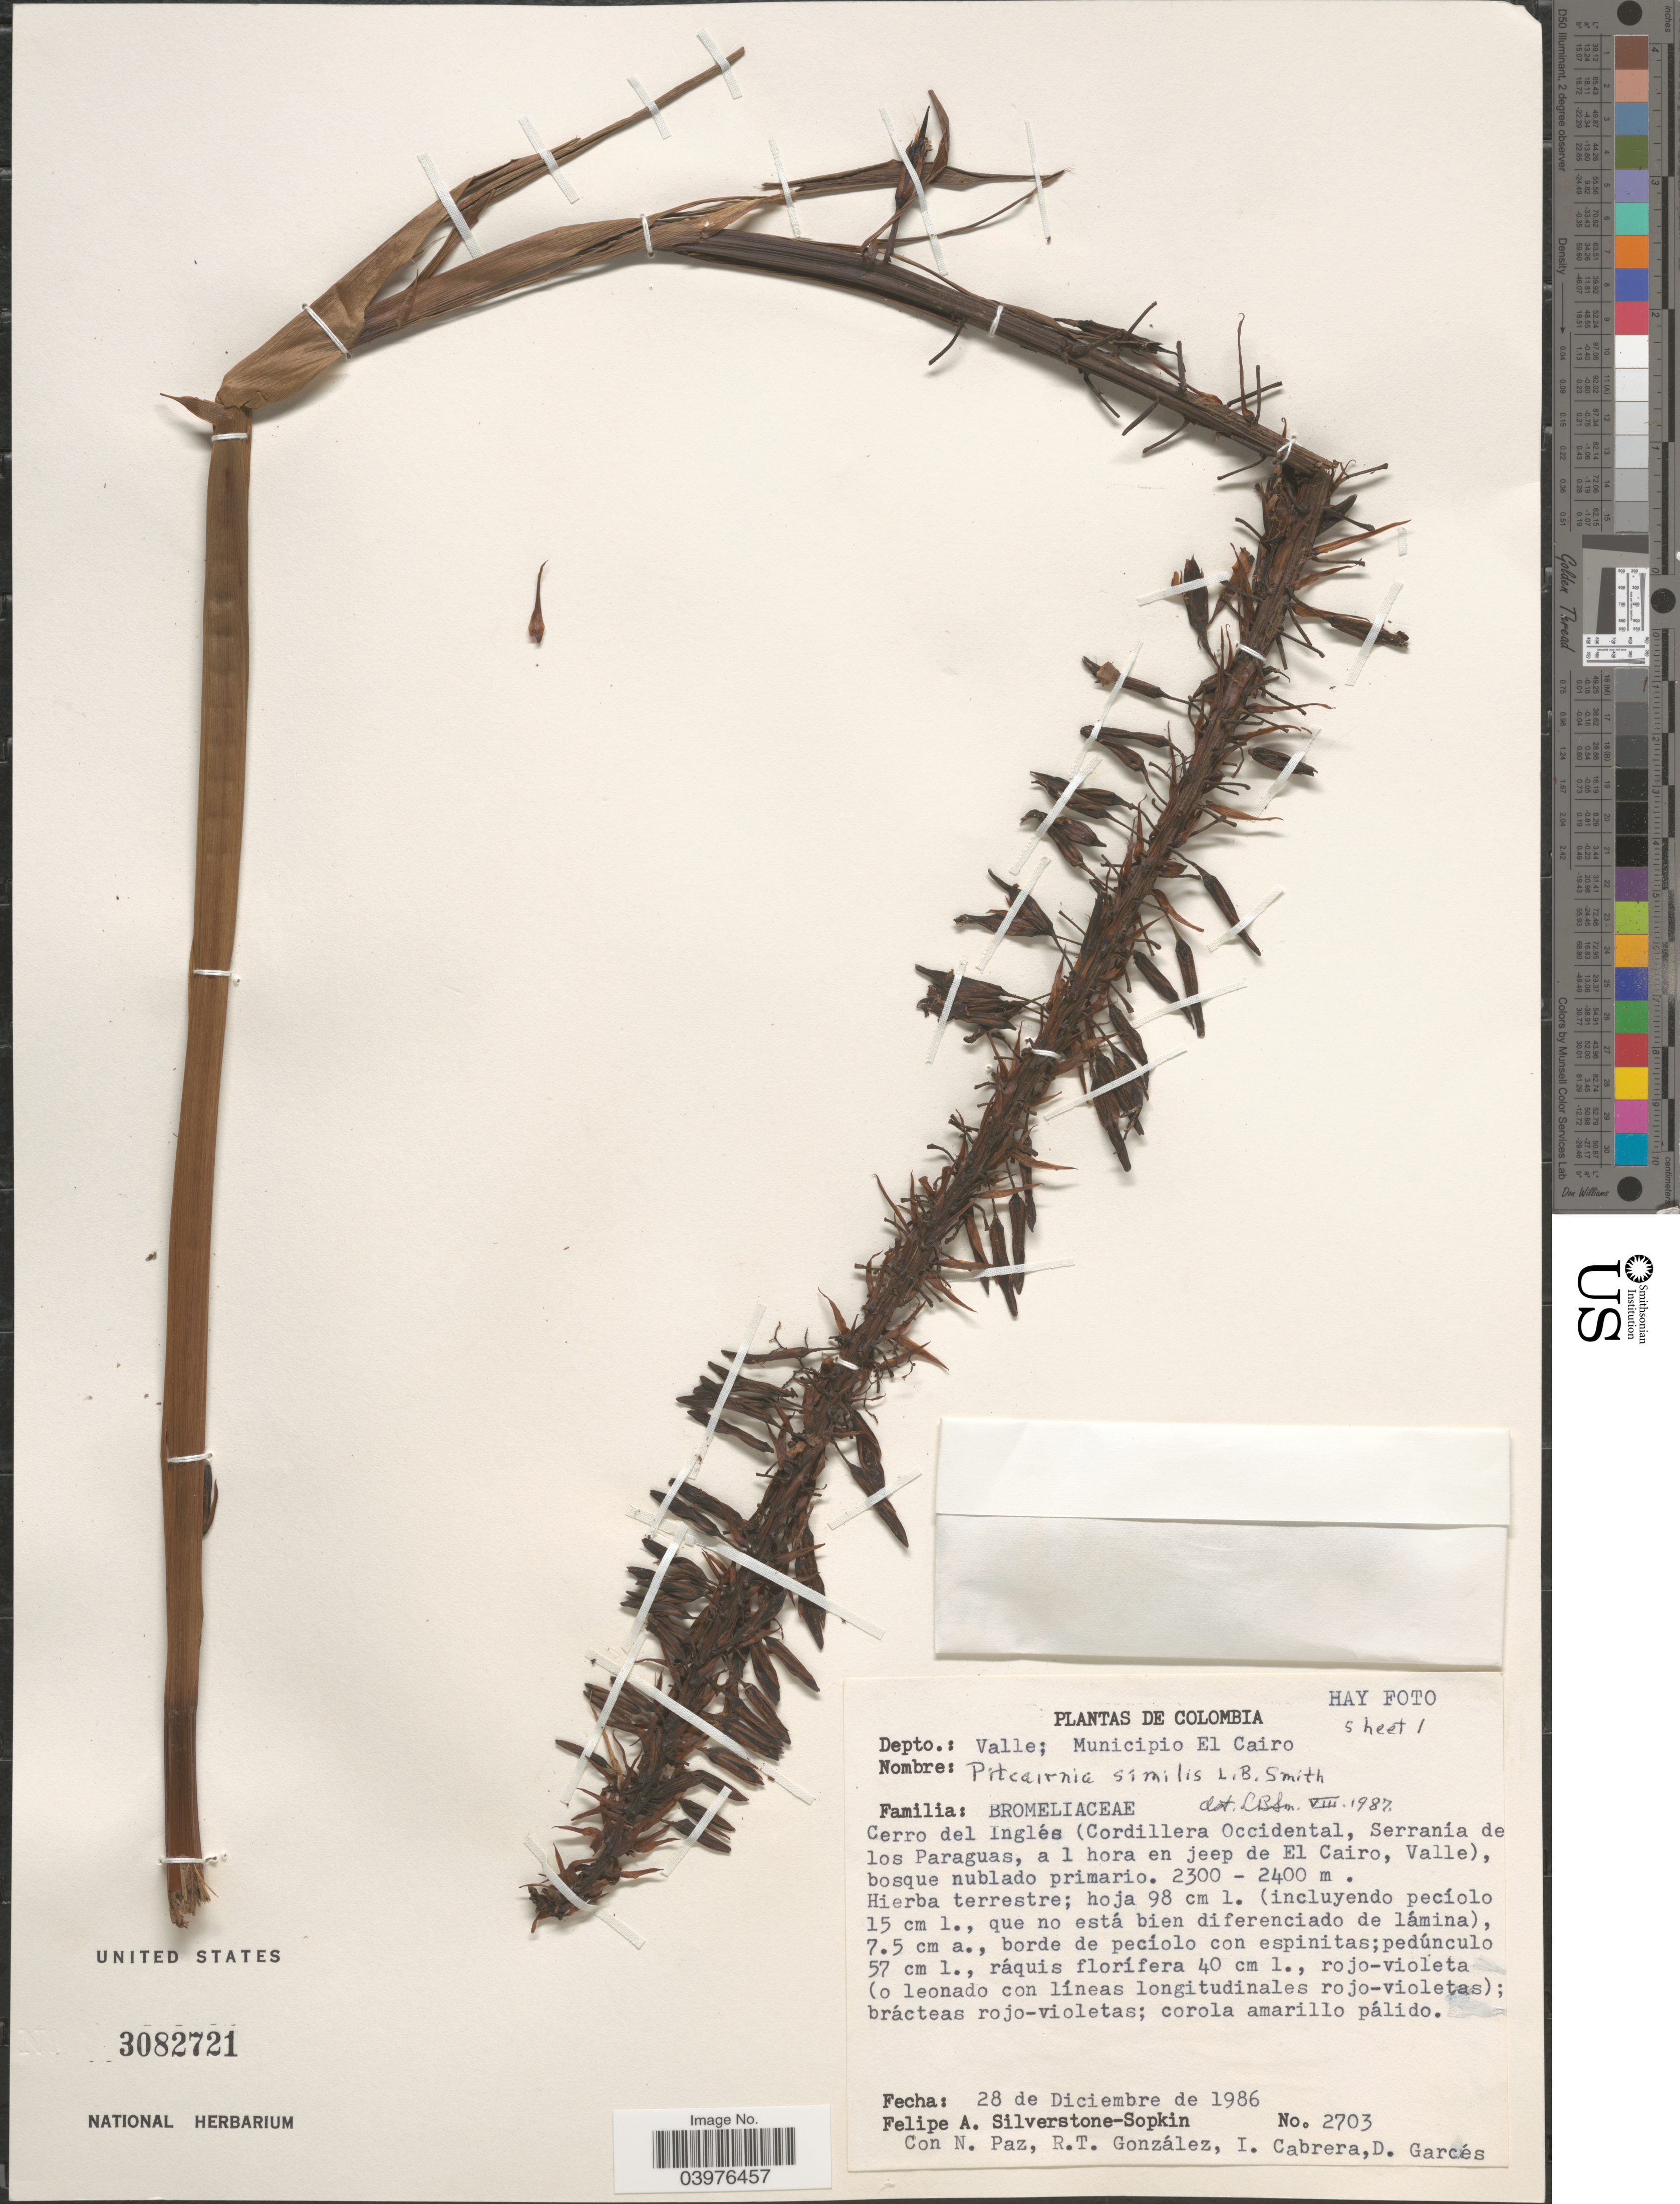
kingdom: Plantae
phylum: Tracheophyta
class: Liliopsida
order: Poales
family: Bromeliaceae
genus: Pitcairnia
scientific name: Pitcairnia similis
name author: L.B. Sm.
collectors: F. Silverstone-Sopkin, N. Paz, R. Gonzalez, I. Cabrera & D. Garces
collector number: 2703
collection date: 1986-12-28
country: Colombia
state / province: Valle del Cauca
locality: Depto.: Valle; Municipio El Cairo. Cerro del Inglés (Cordillera Occidental, Serranía de los Paraguas, a 1 hora en jeep de El Cairo, Valle).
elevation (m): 2300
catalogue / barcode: US 3082721